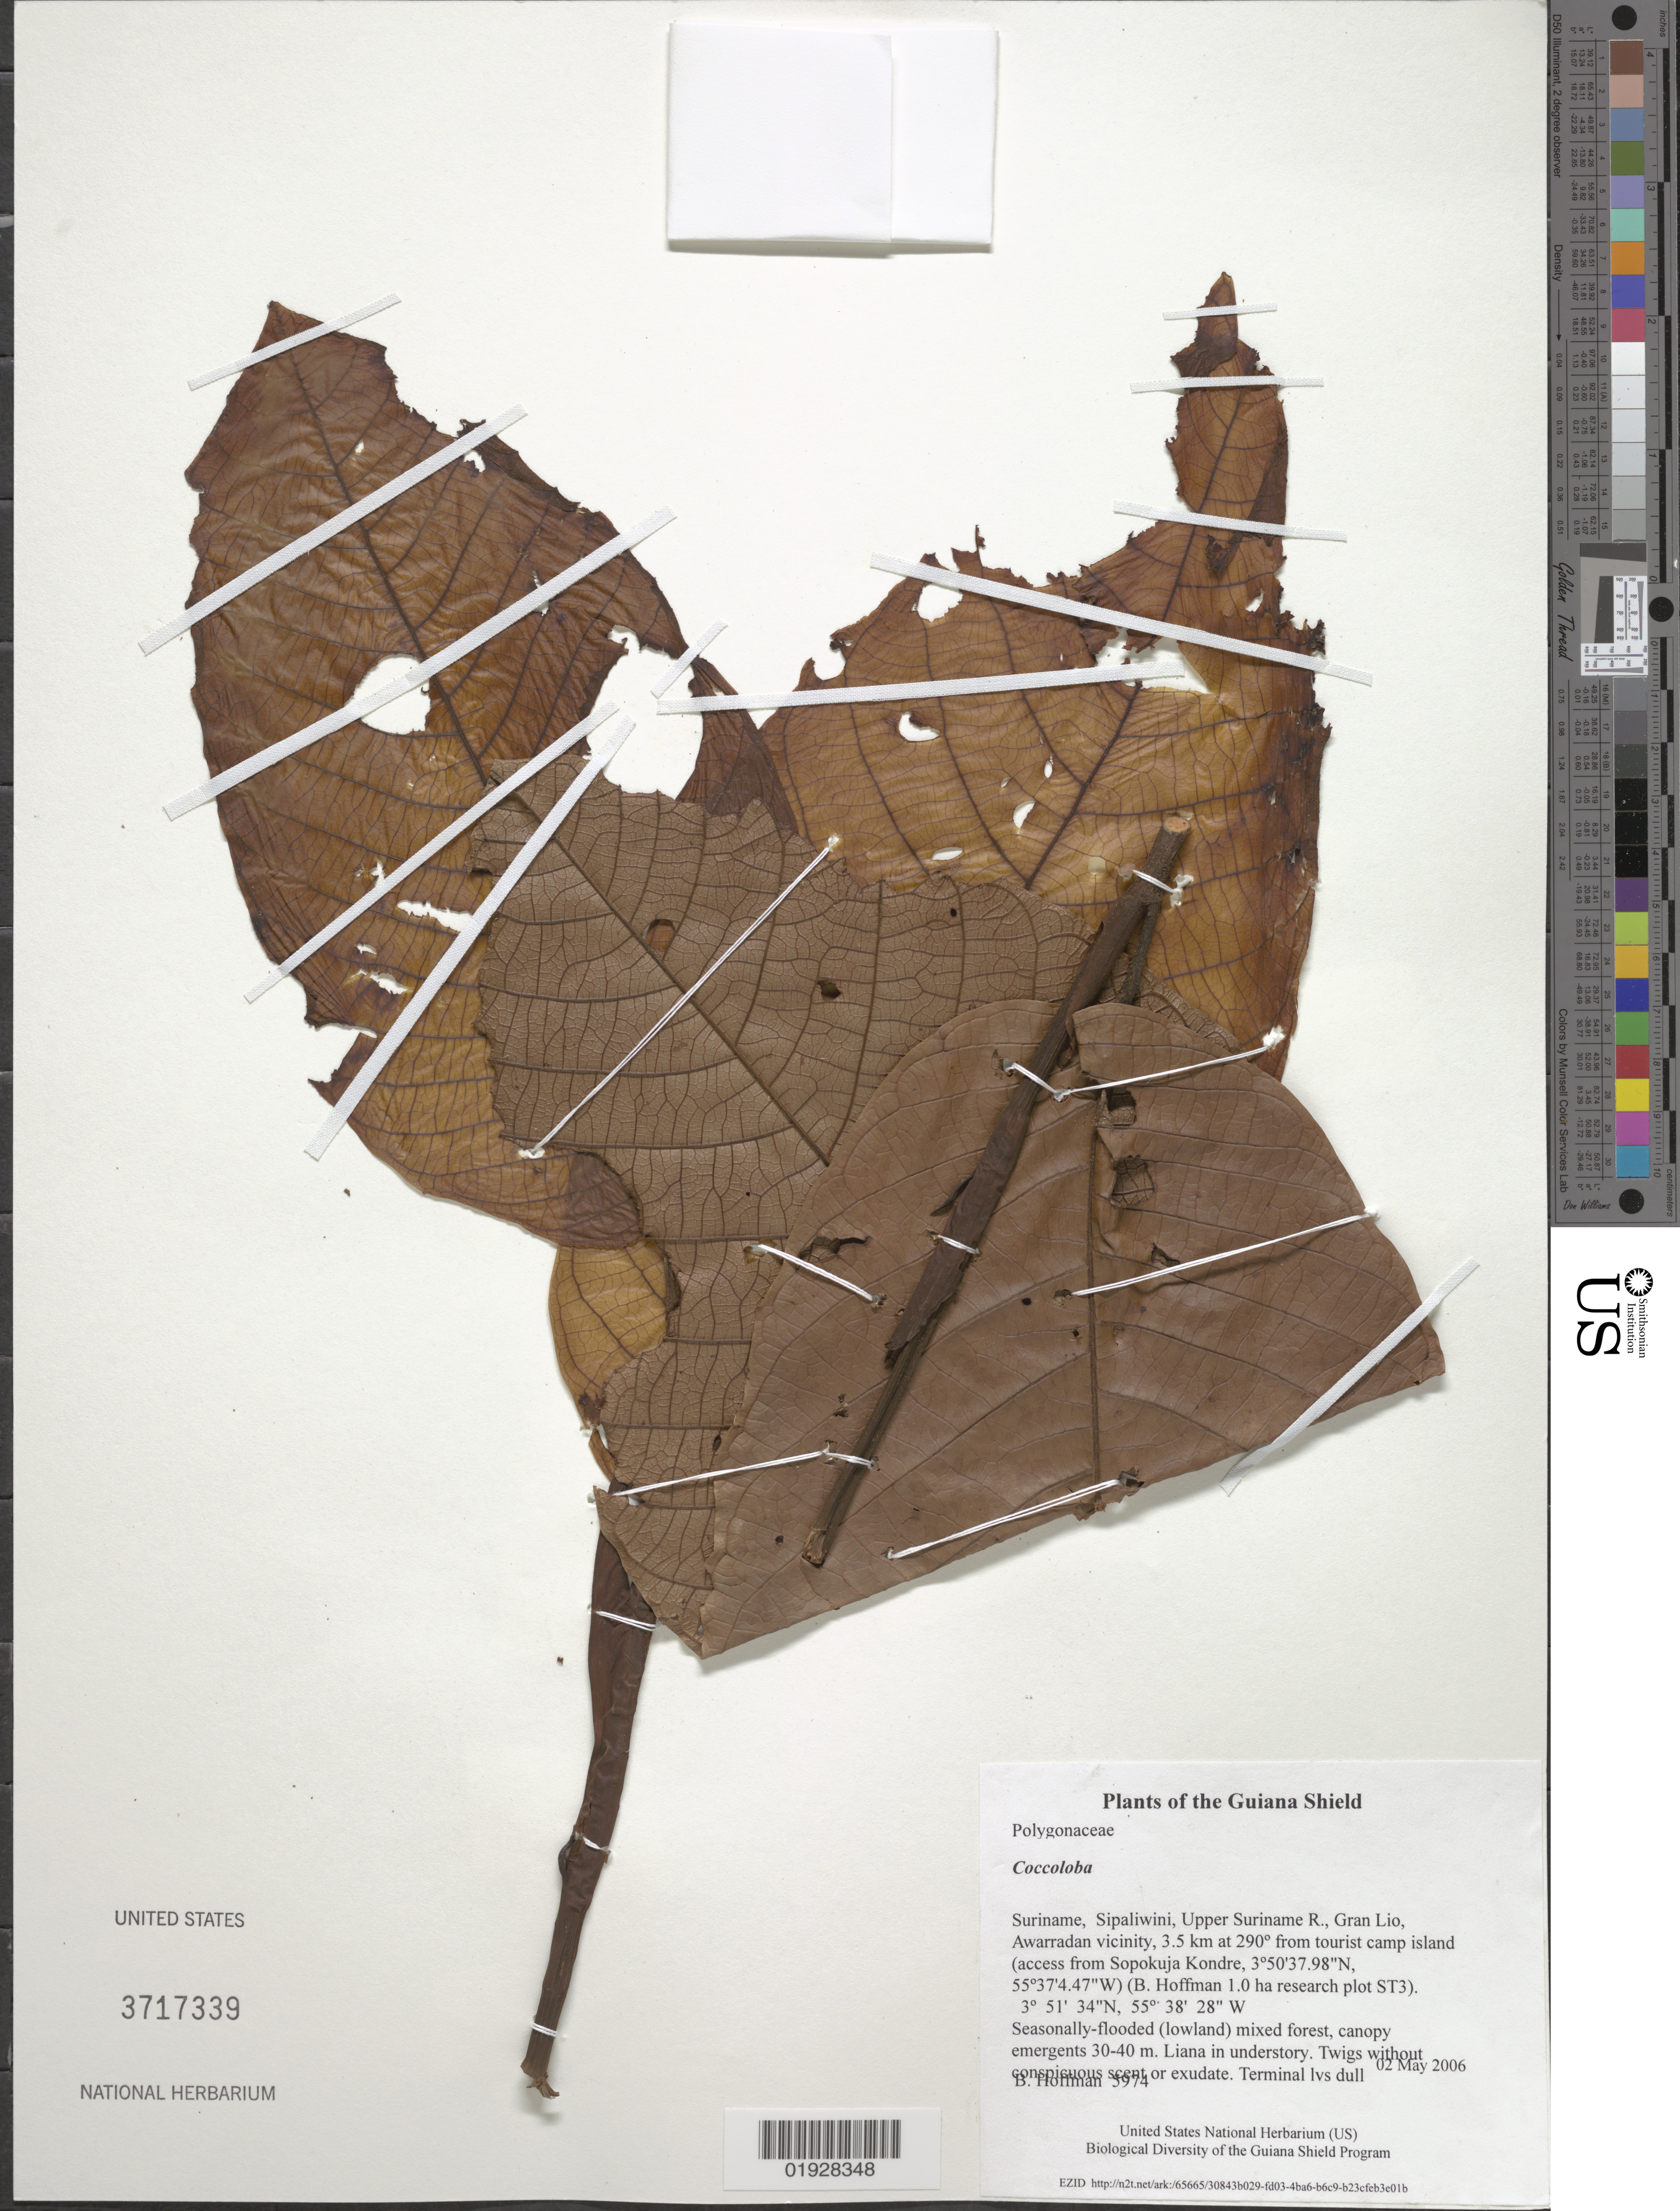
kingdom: Plantae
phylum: Tracheophyta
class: Magnoliopsida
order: Caryophyllales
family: Polygonaceae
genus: Coccoloba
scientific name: Coccoloba sp.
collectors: B. Hoffman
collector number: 5974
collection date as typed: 02 May 2006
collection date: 2006-05-02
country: Suriname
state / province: Sipaliwini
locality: Upper Suriname R., Gran Lio, Awarradan vicinity, 3.5 km at 290º from tourist camp island (access from Sopokuja Kondre, 3º50'37.98"N, 55º37'4.47"W) (B. Hoffman 1.0 ha research plot ST3)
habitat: Seasonally-flooded (lowland) mixed forest, canopy emergents 30-40 m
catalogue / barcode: US 3717339